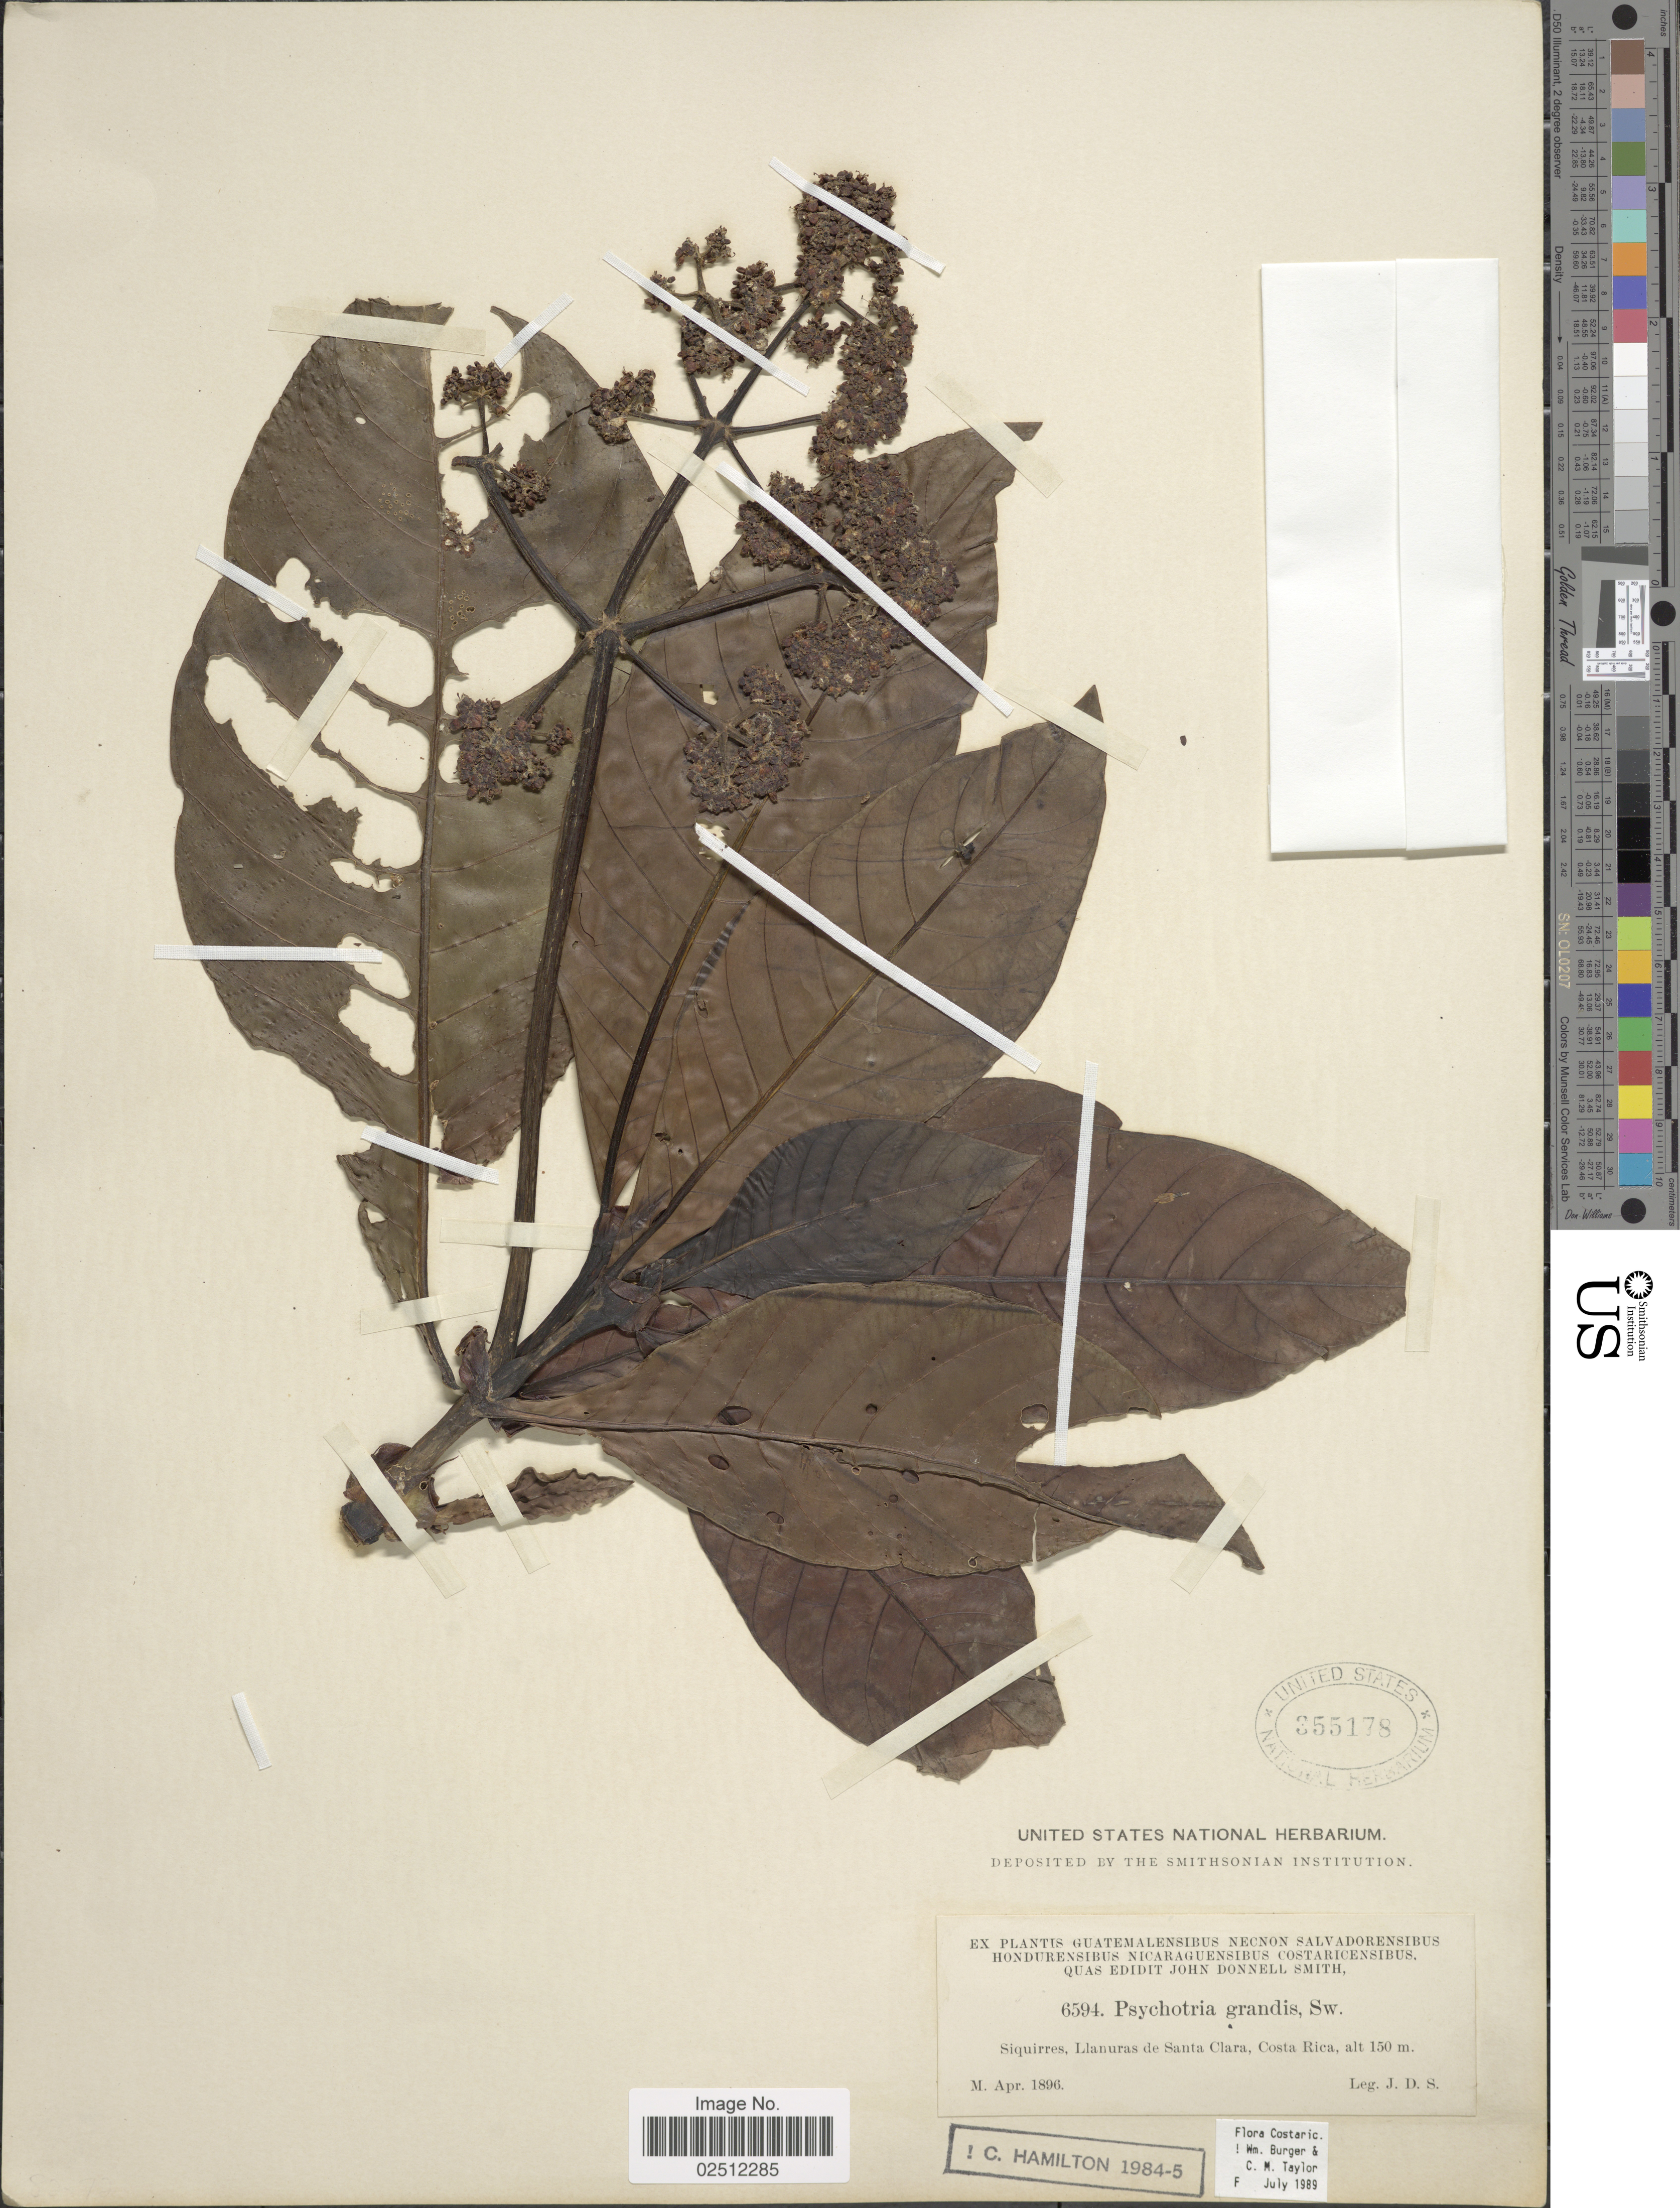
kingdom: Plantae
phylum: Tracheophyta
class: Magnoliopsida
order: Gentianales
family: Rubiaceae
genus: Psychotria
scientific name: Psychotria grandis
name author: Sw.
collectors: J. Donnell Smith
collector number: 6594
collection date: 1896-04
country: Costa Rica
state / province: Limón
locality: Siquirres, Llanuras de Santa Clara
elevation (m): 150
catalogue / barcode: US 355178